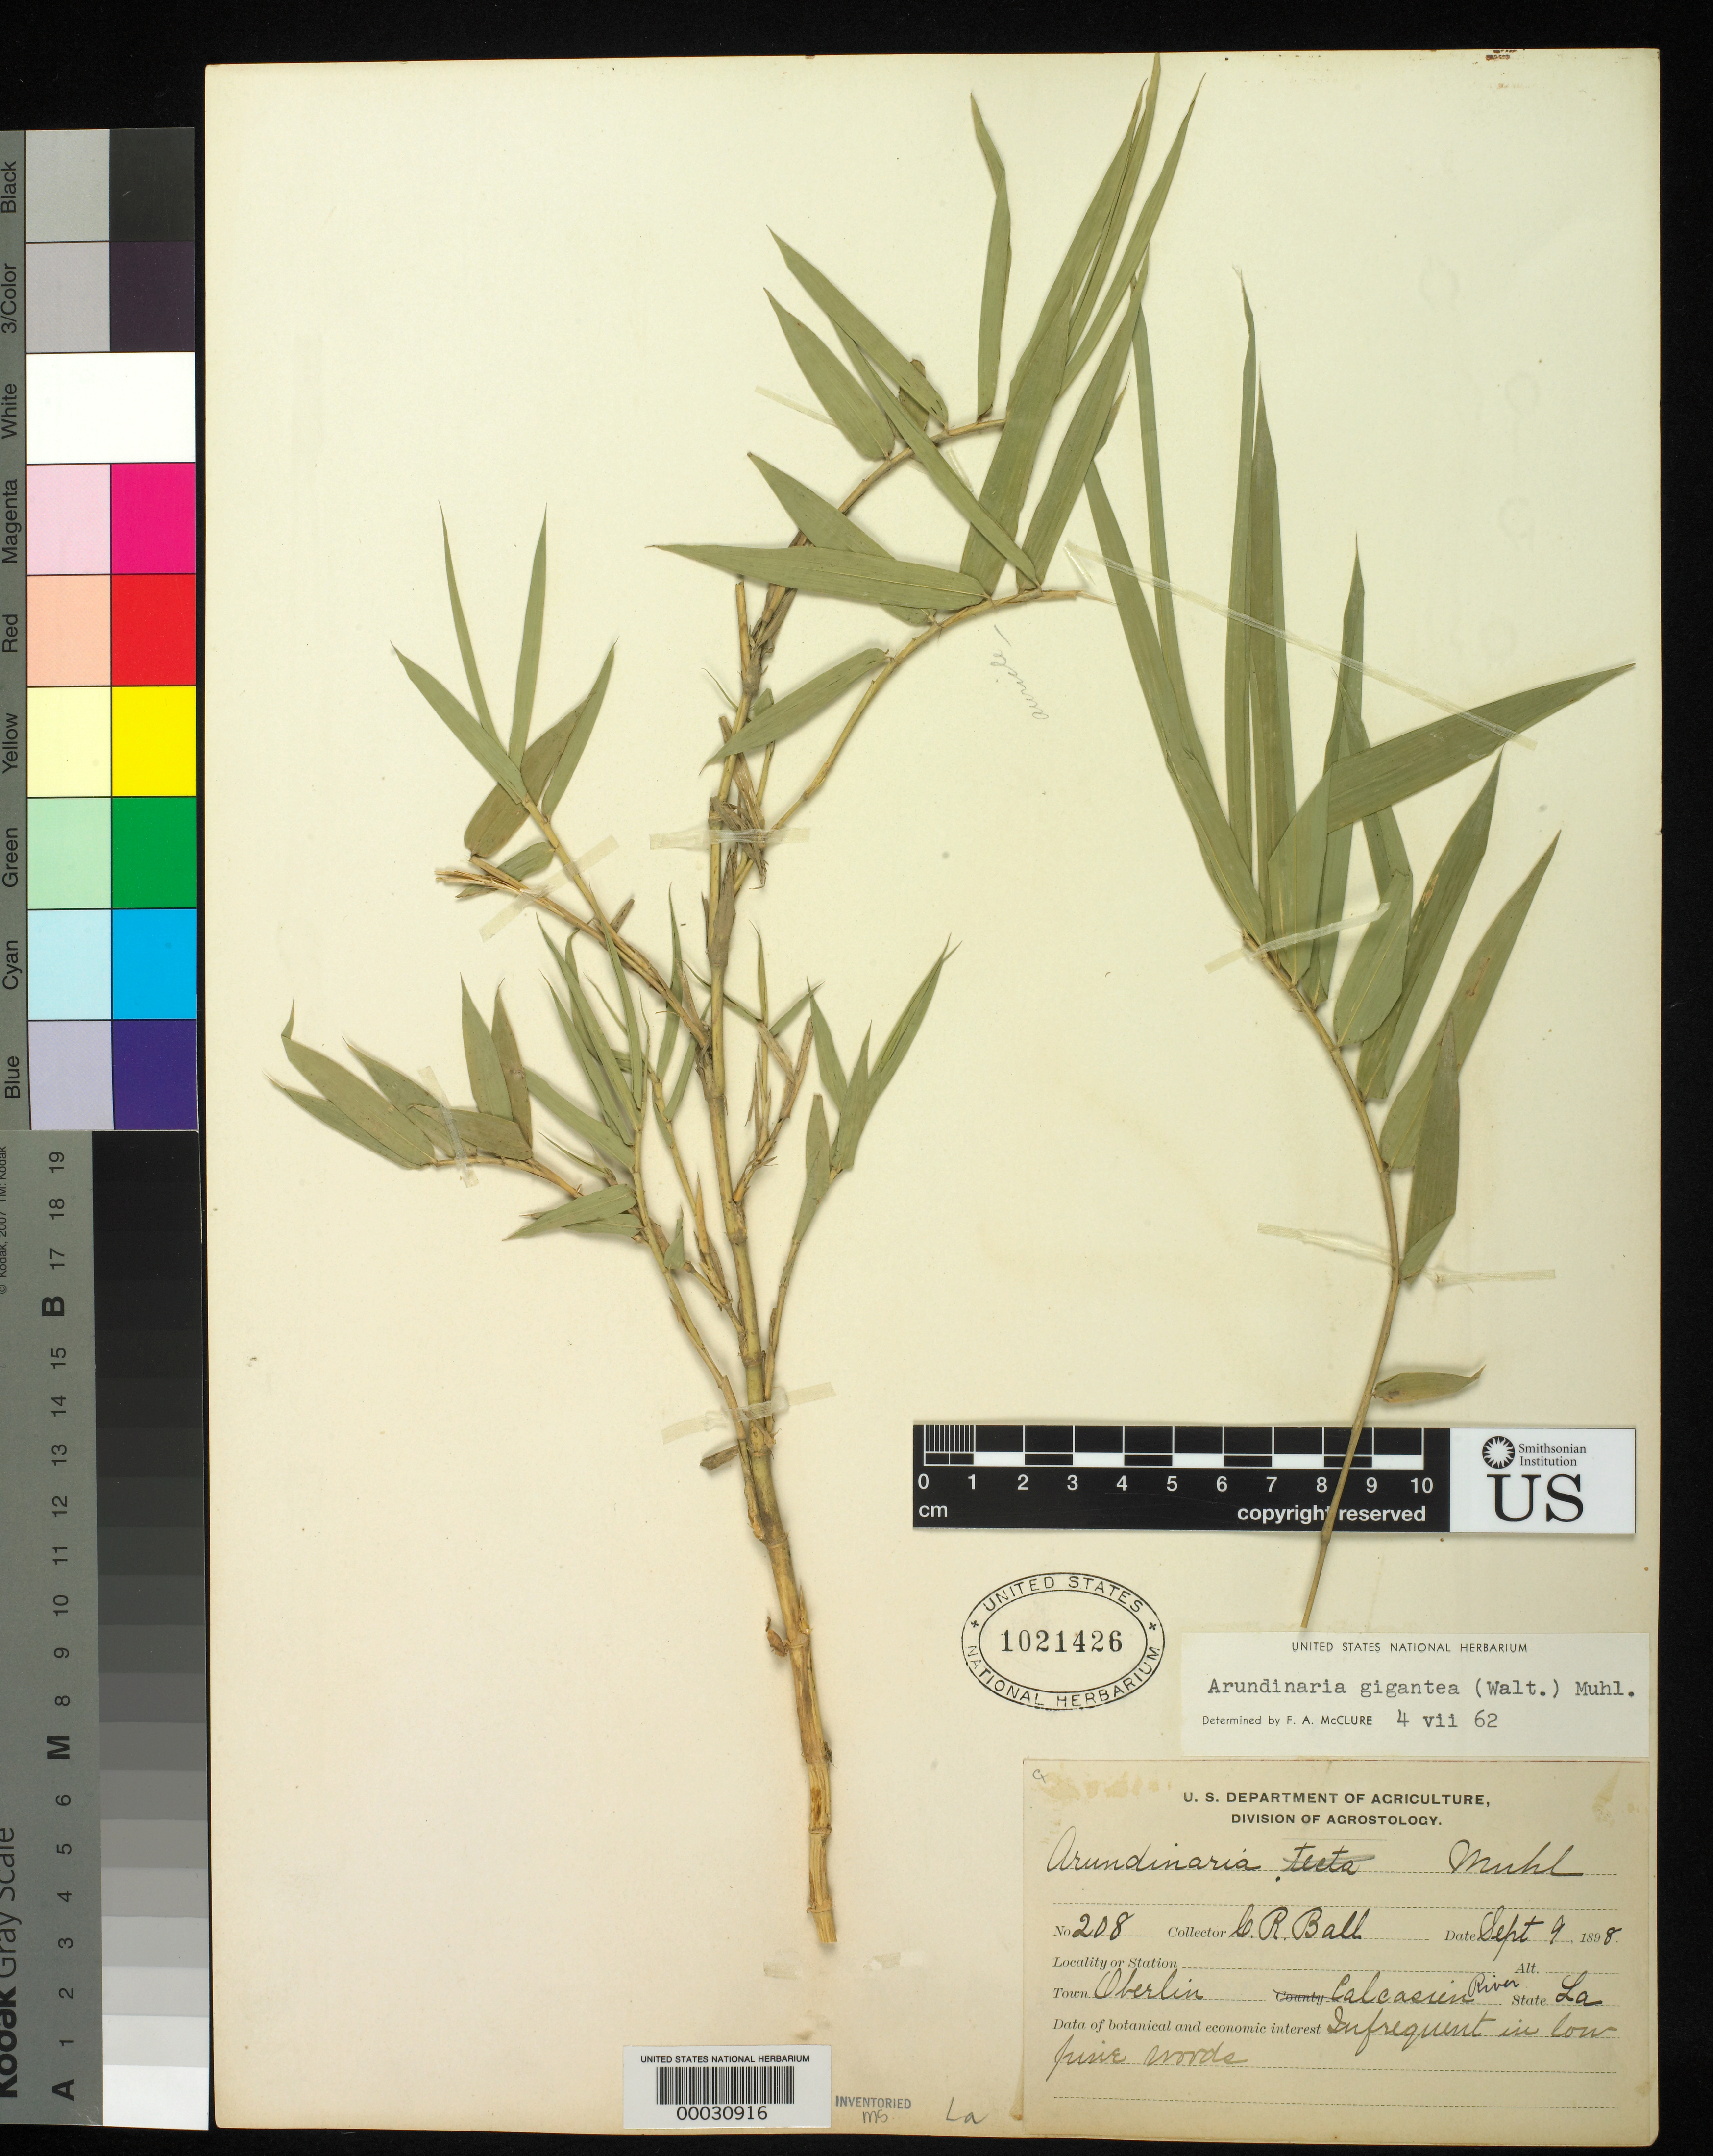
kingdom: Plantae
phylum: Tracheophyta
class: Liliopsida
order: Poales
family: Poaceae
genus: Arundinaria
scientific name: Arundinaria gigantea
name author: (Walter) Muhl.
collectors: C. R. Bell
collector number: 208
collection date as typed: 09 Sep 1898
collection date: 1898-09-09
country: United States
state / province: Louisiana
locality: Oberlin, Calcasieu river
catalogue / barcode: US 1021426